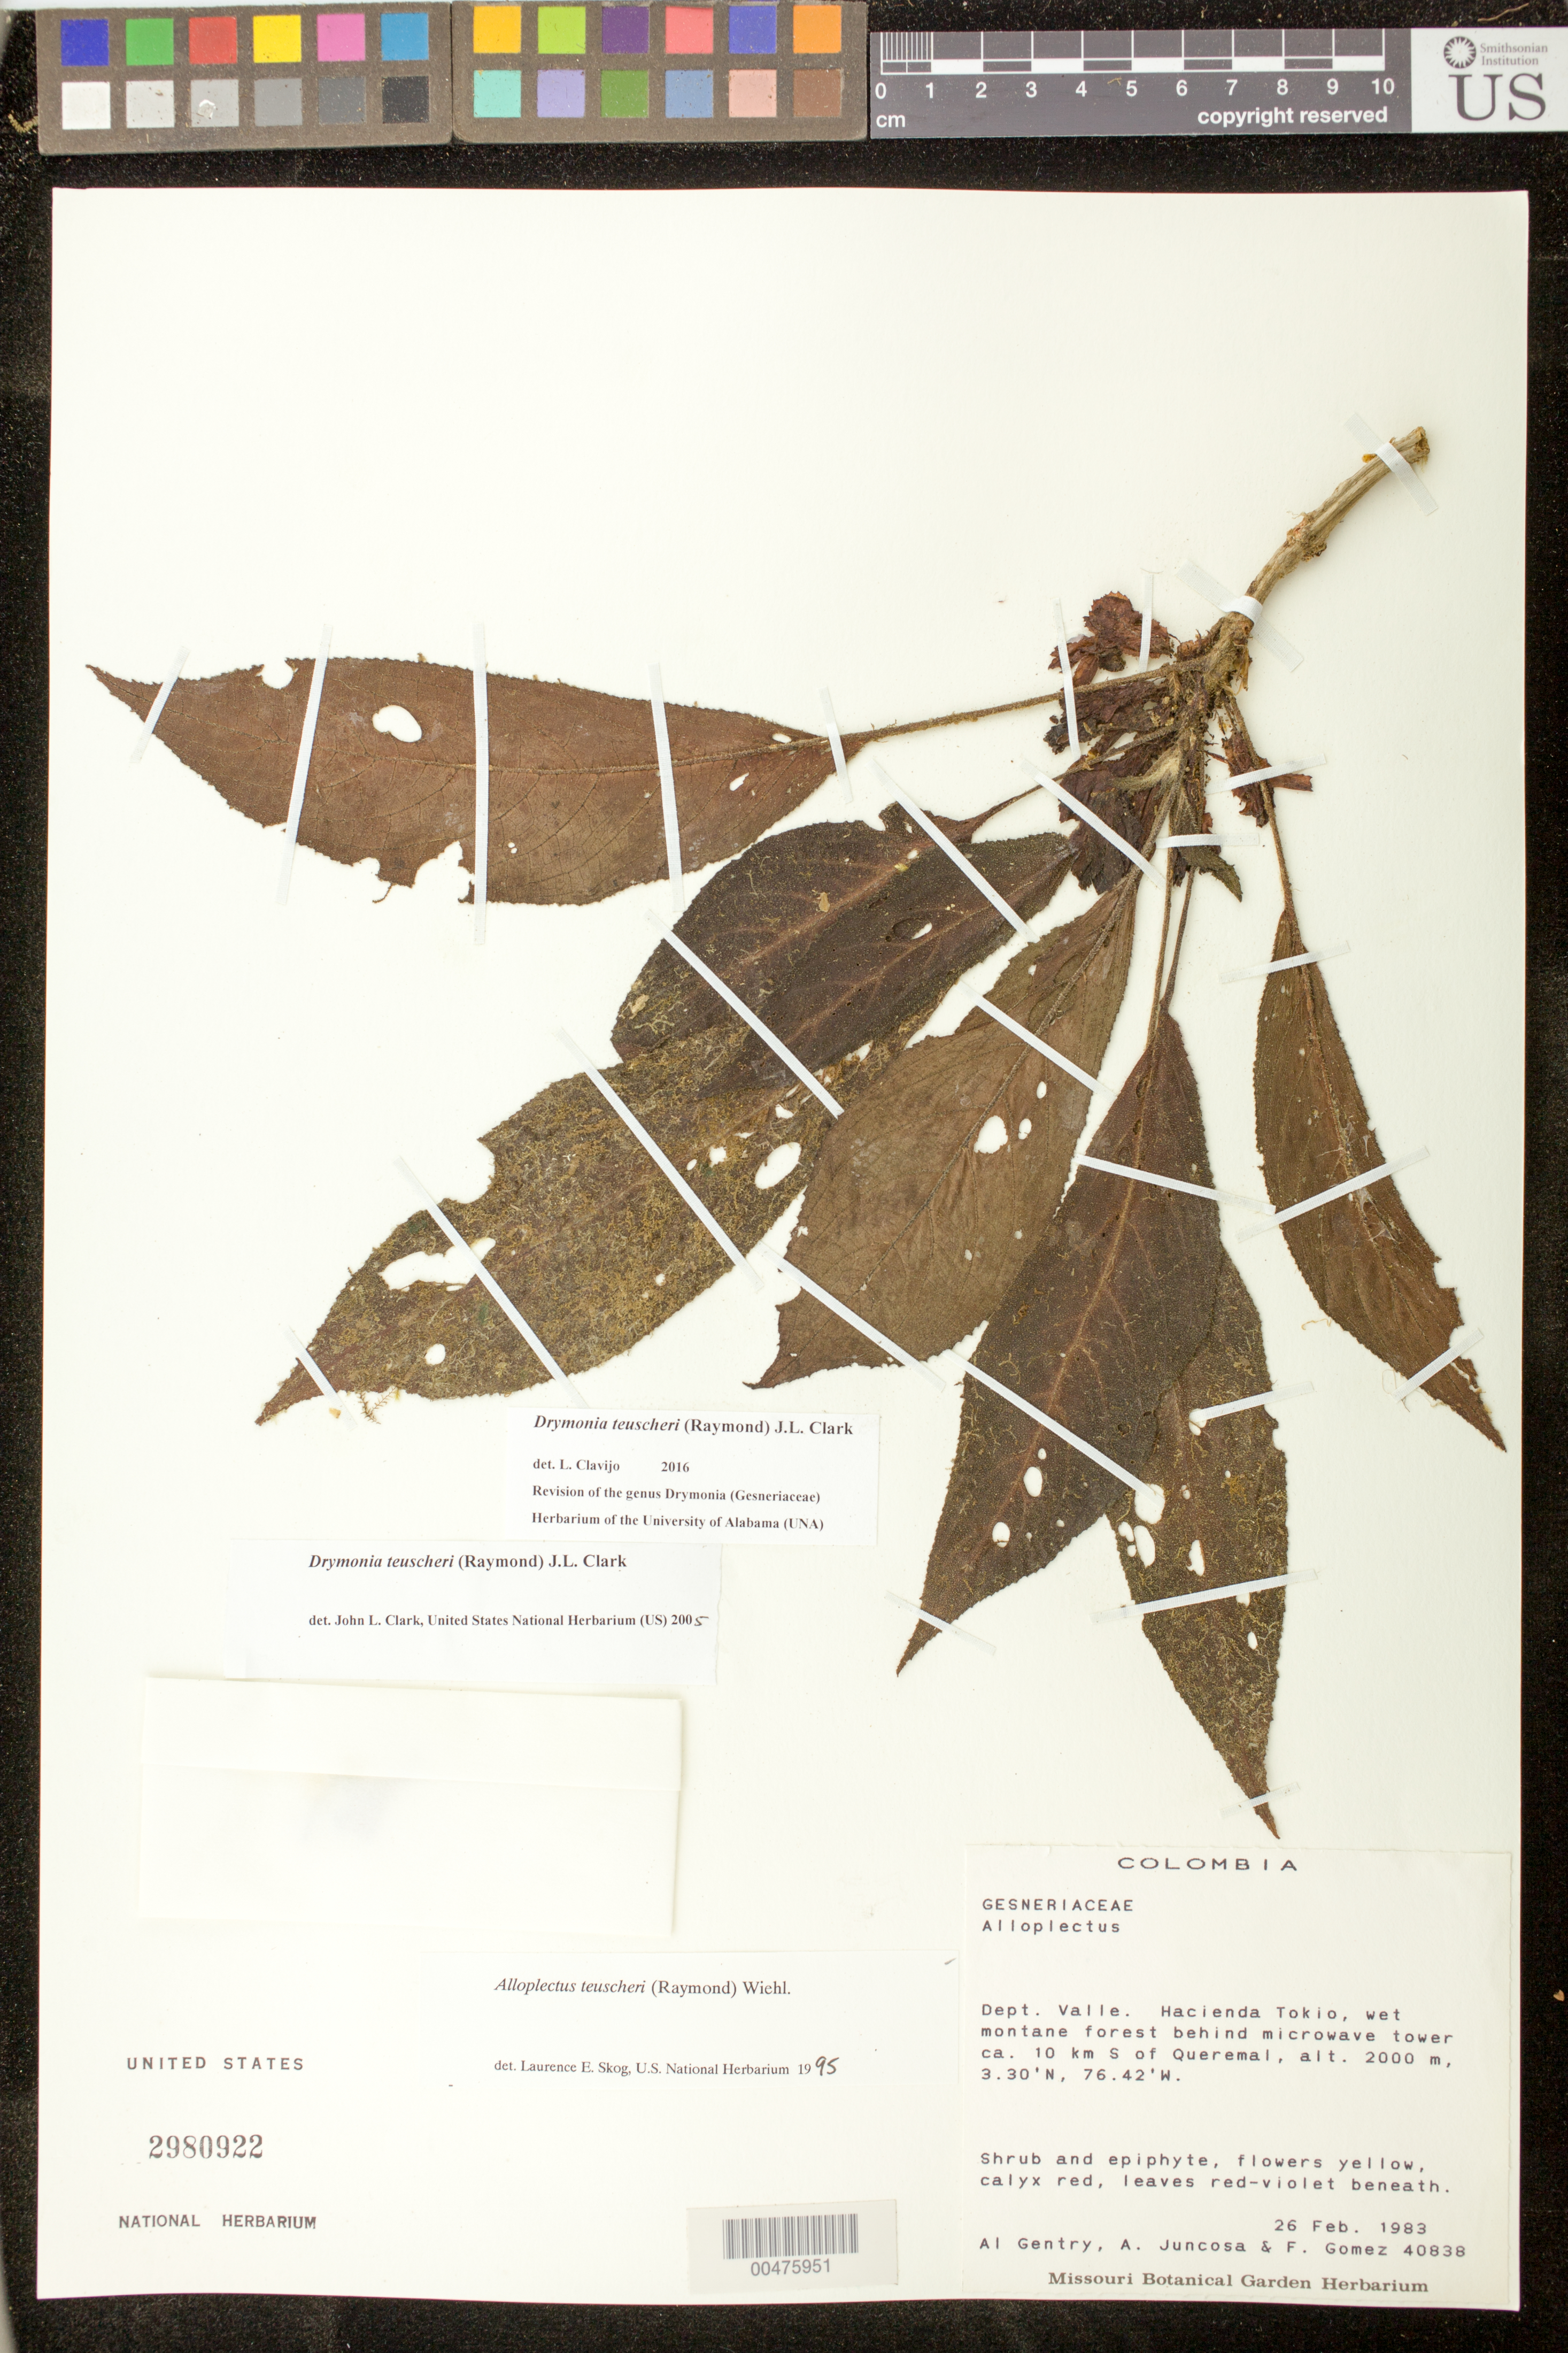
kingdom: Plantae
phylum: Tracheophyta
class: Magnoliopsida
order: Lamiales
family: Gesneriaceae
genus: Drymonia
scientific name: Drymonia teuscheri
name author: (Raymond) J.L. Clark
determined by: Clark, J. L., (SEL), The Marie Selby Botanical Garden (UNITED STATES)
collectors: A. H. Gentry, A. Juncosa & F. Gomez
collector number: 40838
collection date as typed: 26 Feb 1983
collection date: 1983-02-26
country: Colombia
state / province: Valle del Cauca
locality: Hacienda Tokio, behind microwave tower, ca. 10 km S of Queremal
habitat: Wet montane forest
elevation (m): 2000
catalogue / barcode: US 2980922